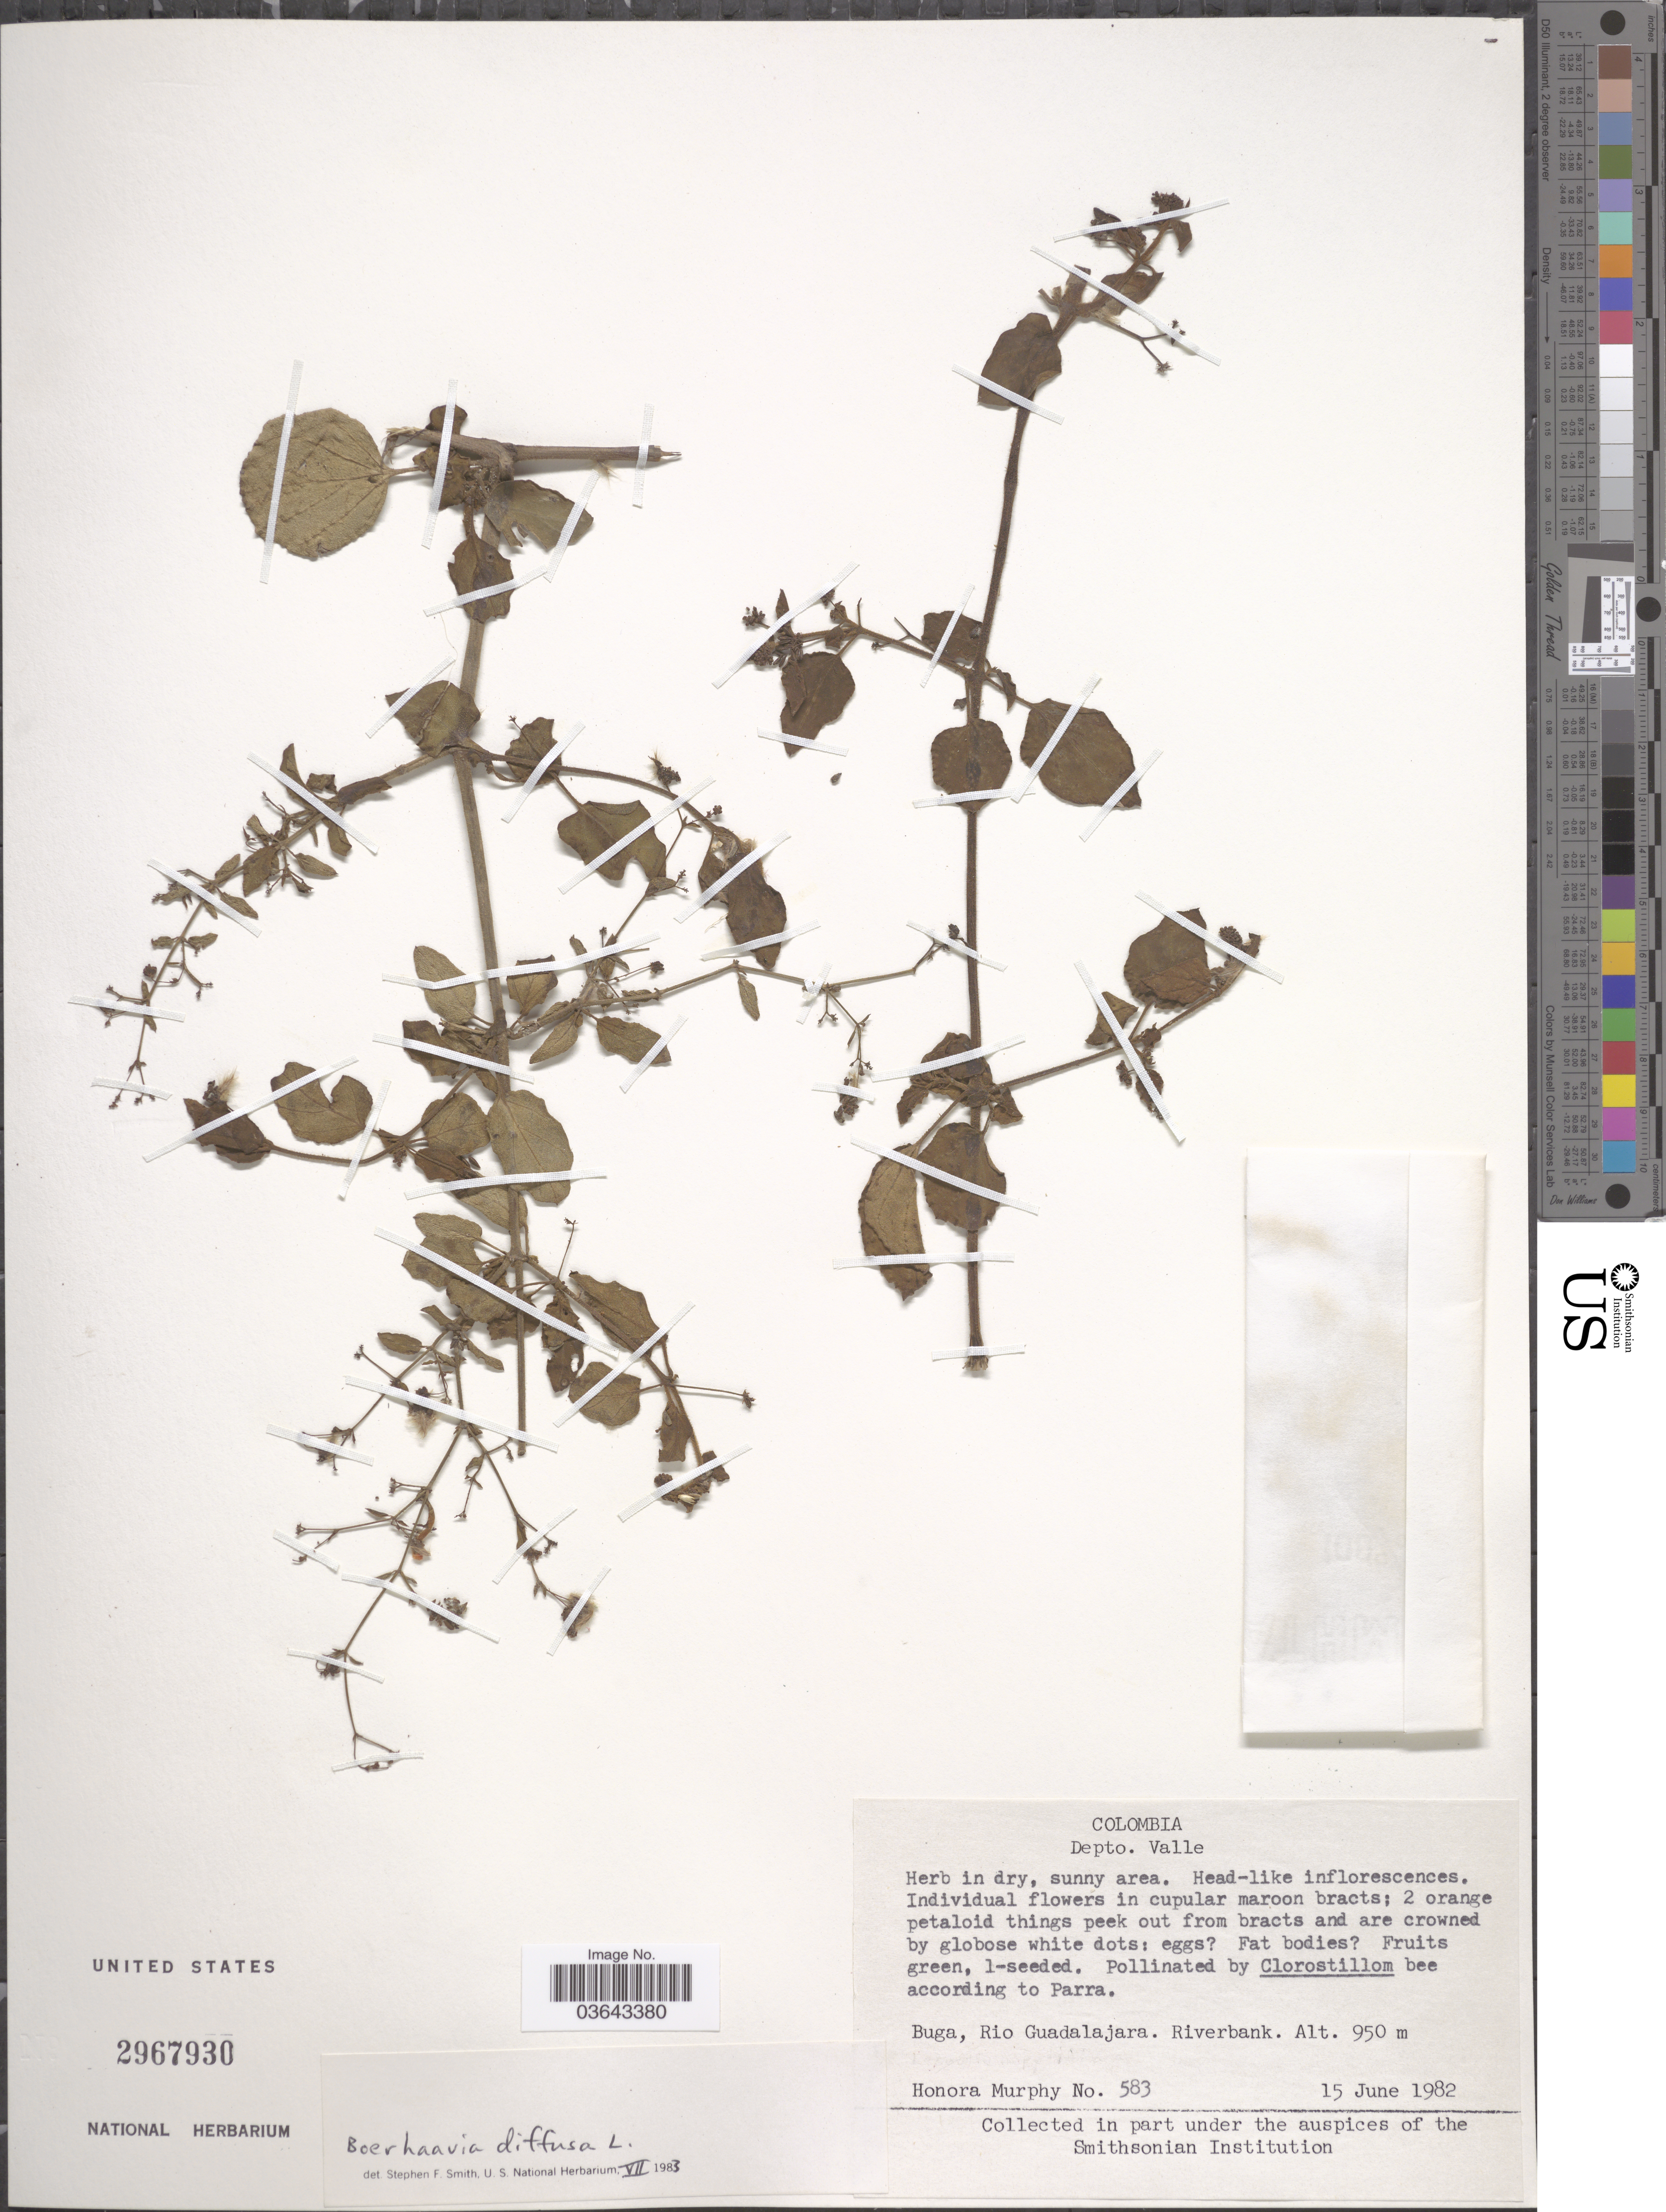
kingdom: Plantae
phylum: Tracheophyta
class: Magnoliopsida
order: Caryophyllales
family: Nyctaginaceae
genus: Boerhavia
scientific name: Boerhavia diffusa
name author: L.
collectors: H. Murphy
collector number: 583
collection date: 1982-06-15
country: Colombia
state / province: Valle del Cauca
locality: Depto. Valle. Buga, Rio Guadalajara. Riverbank.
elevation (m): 950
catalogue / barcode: US 2967930